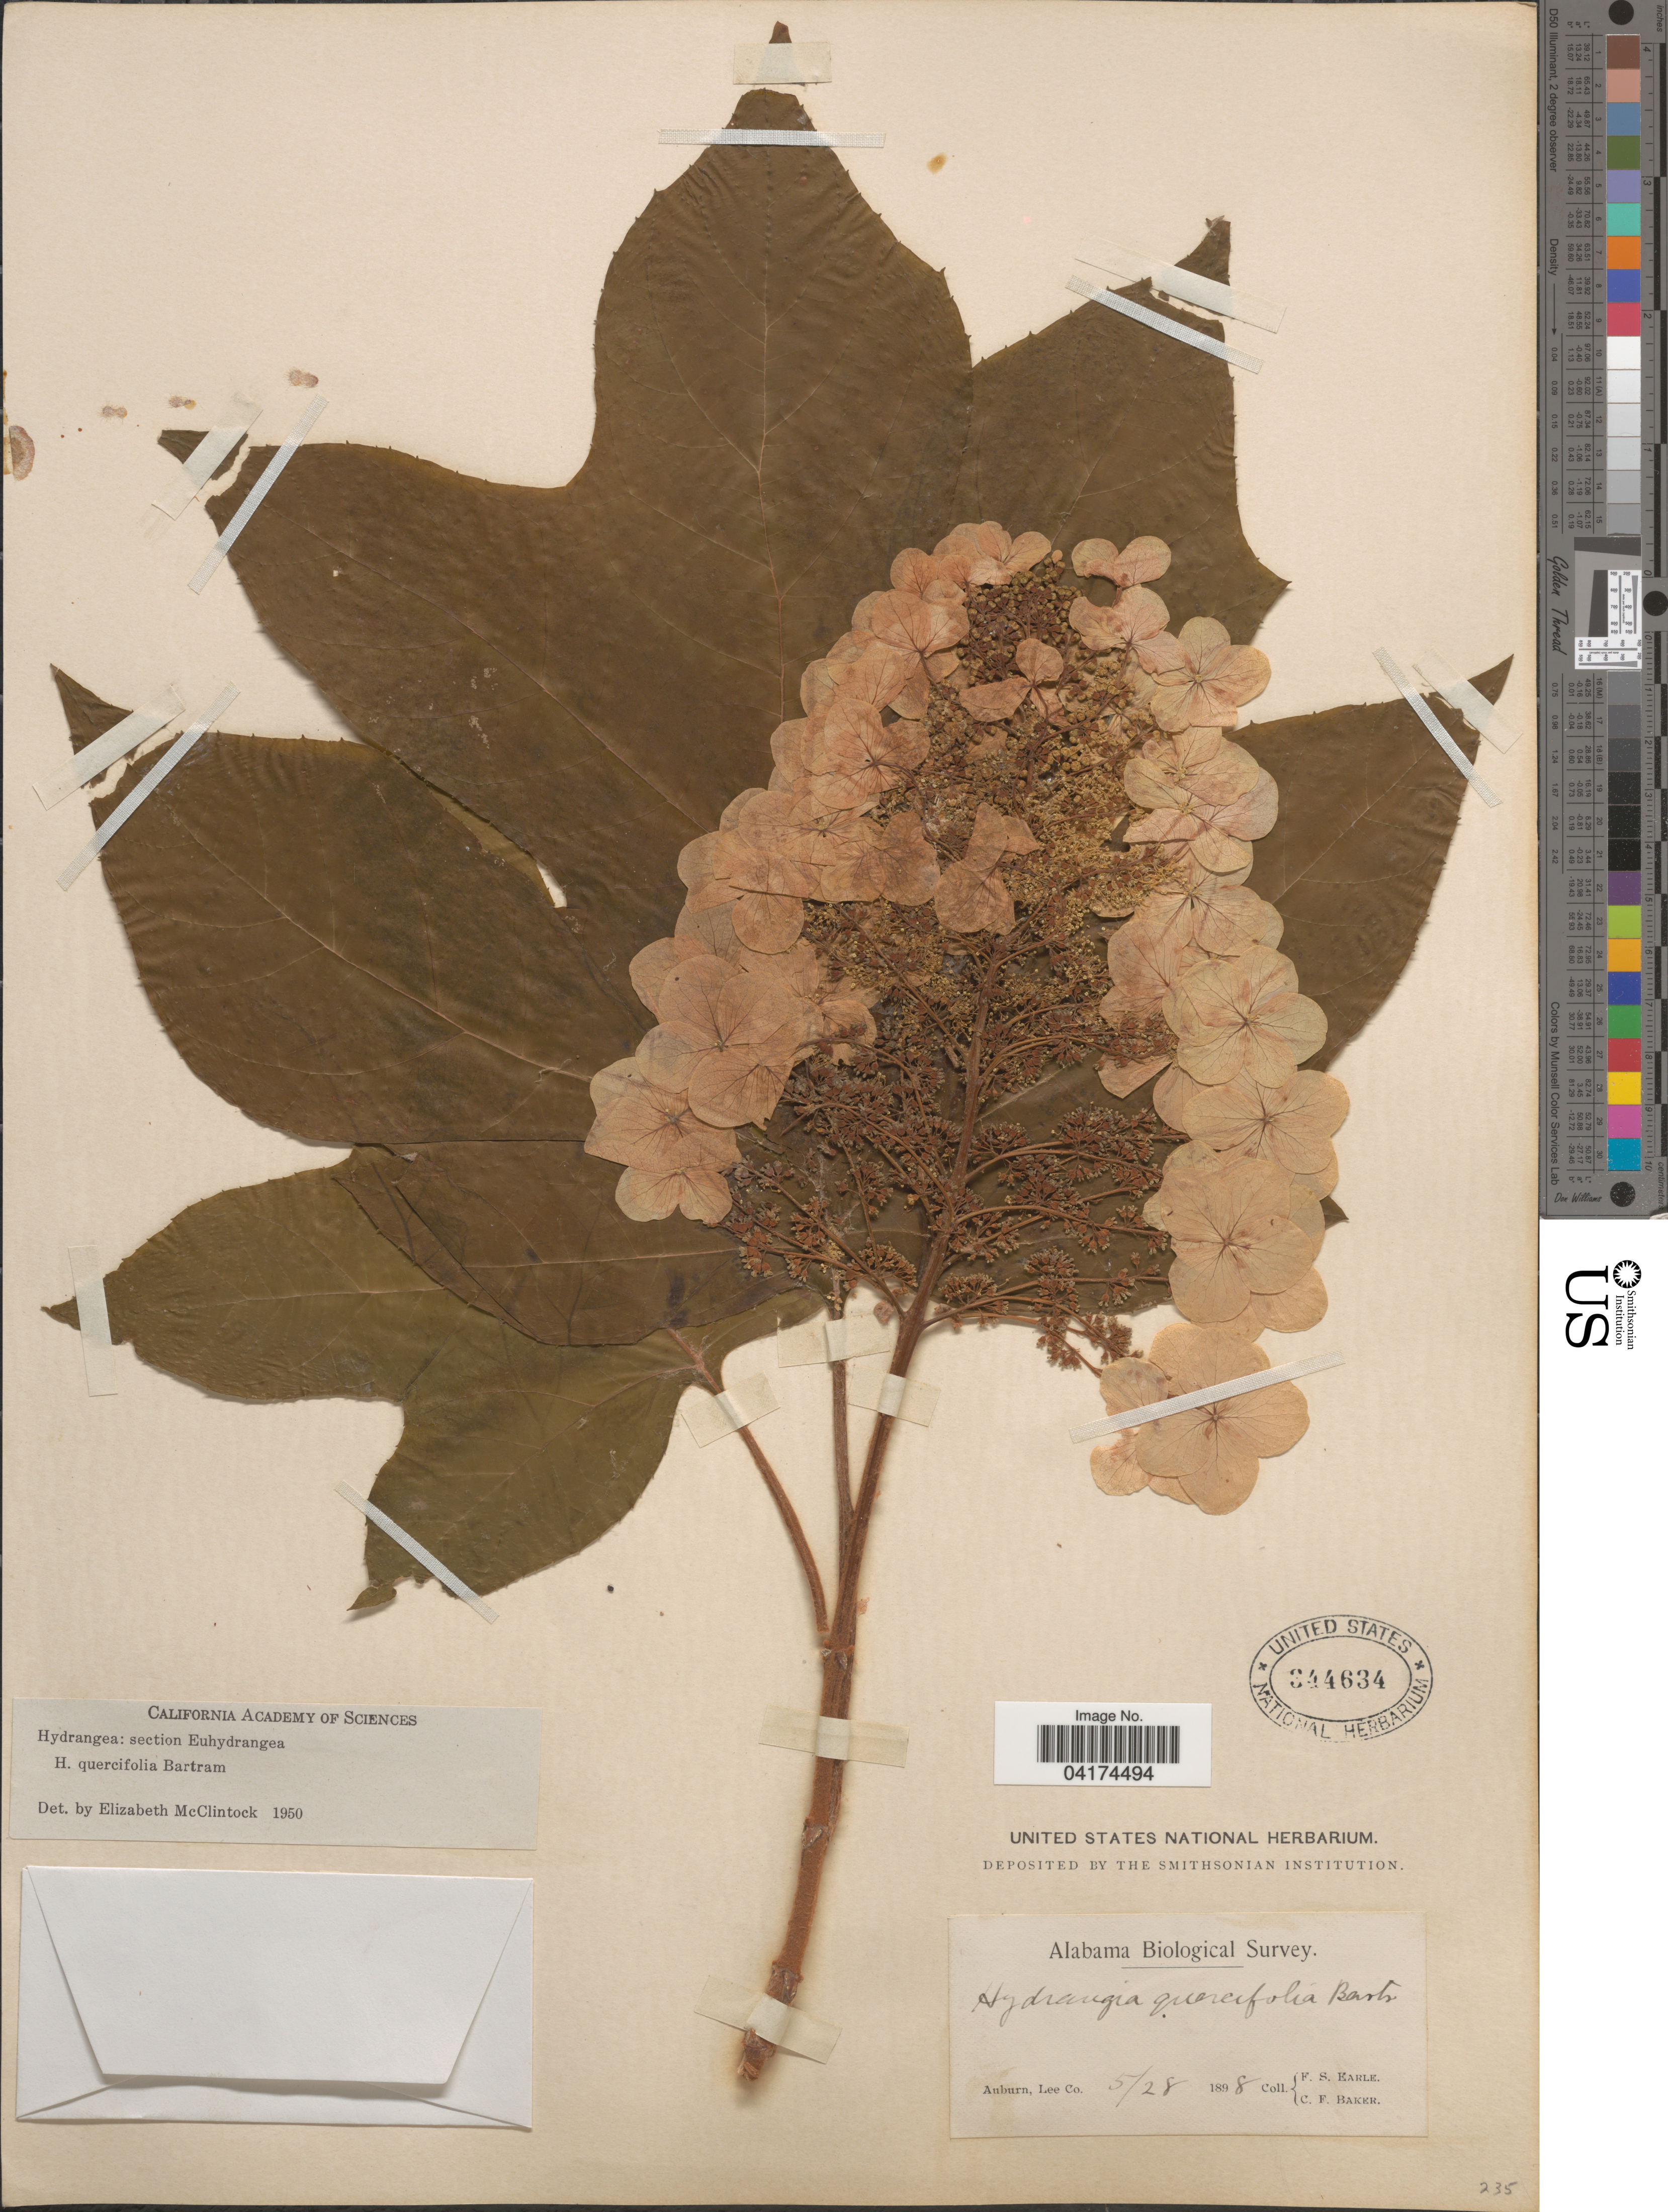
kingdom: Plantae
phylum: Tracheophyta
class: Magnoliopsida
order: Cornales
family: Hydrangeaceae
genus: Hydrangea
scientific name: Hydrangea quercifolia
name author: W. Bartram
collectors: F. S. Earle & C. F. Baker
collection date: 1898-05-28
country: United States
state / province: Alabama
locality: Alabama Biological Survey. Auburn, Lee Co.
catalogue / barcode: US 344634